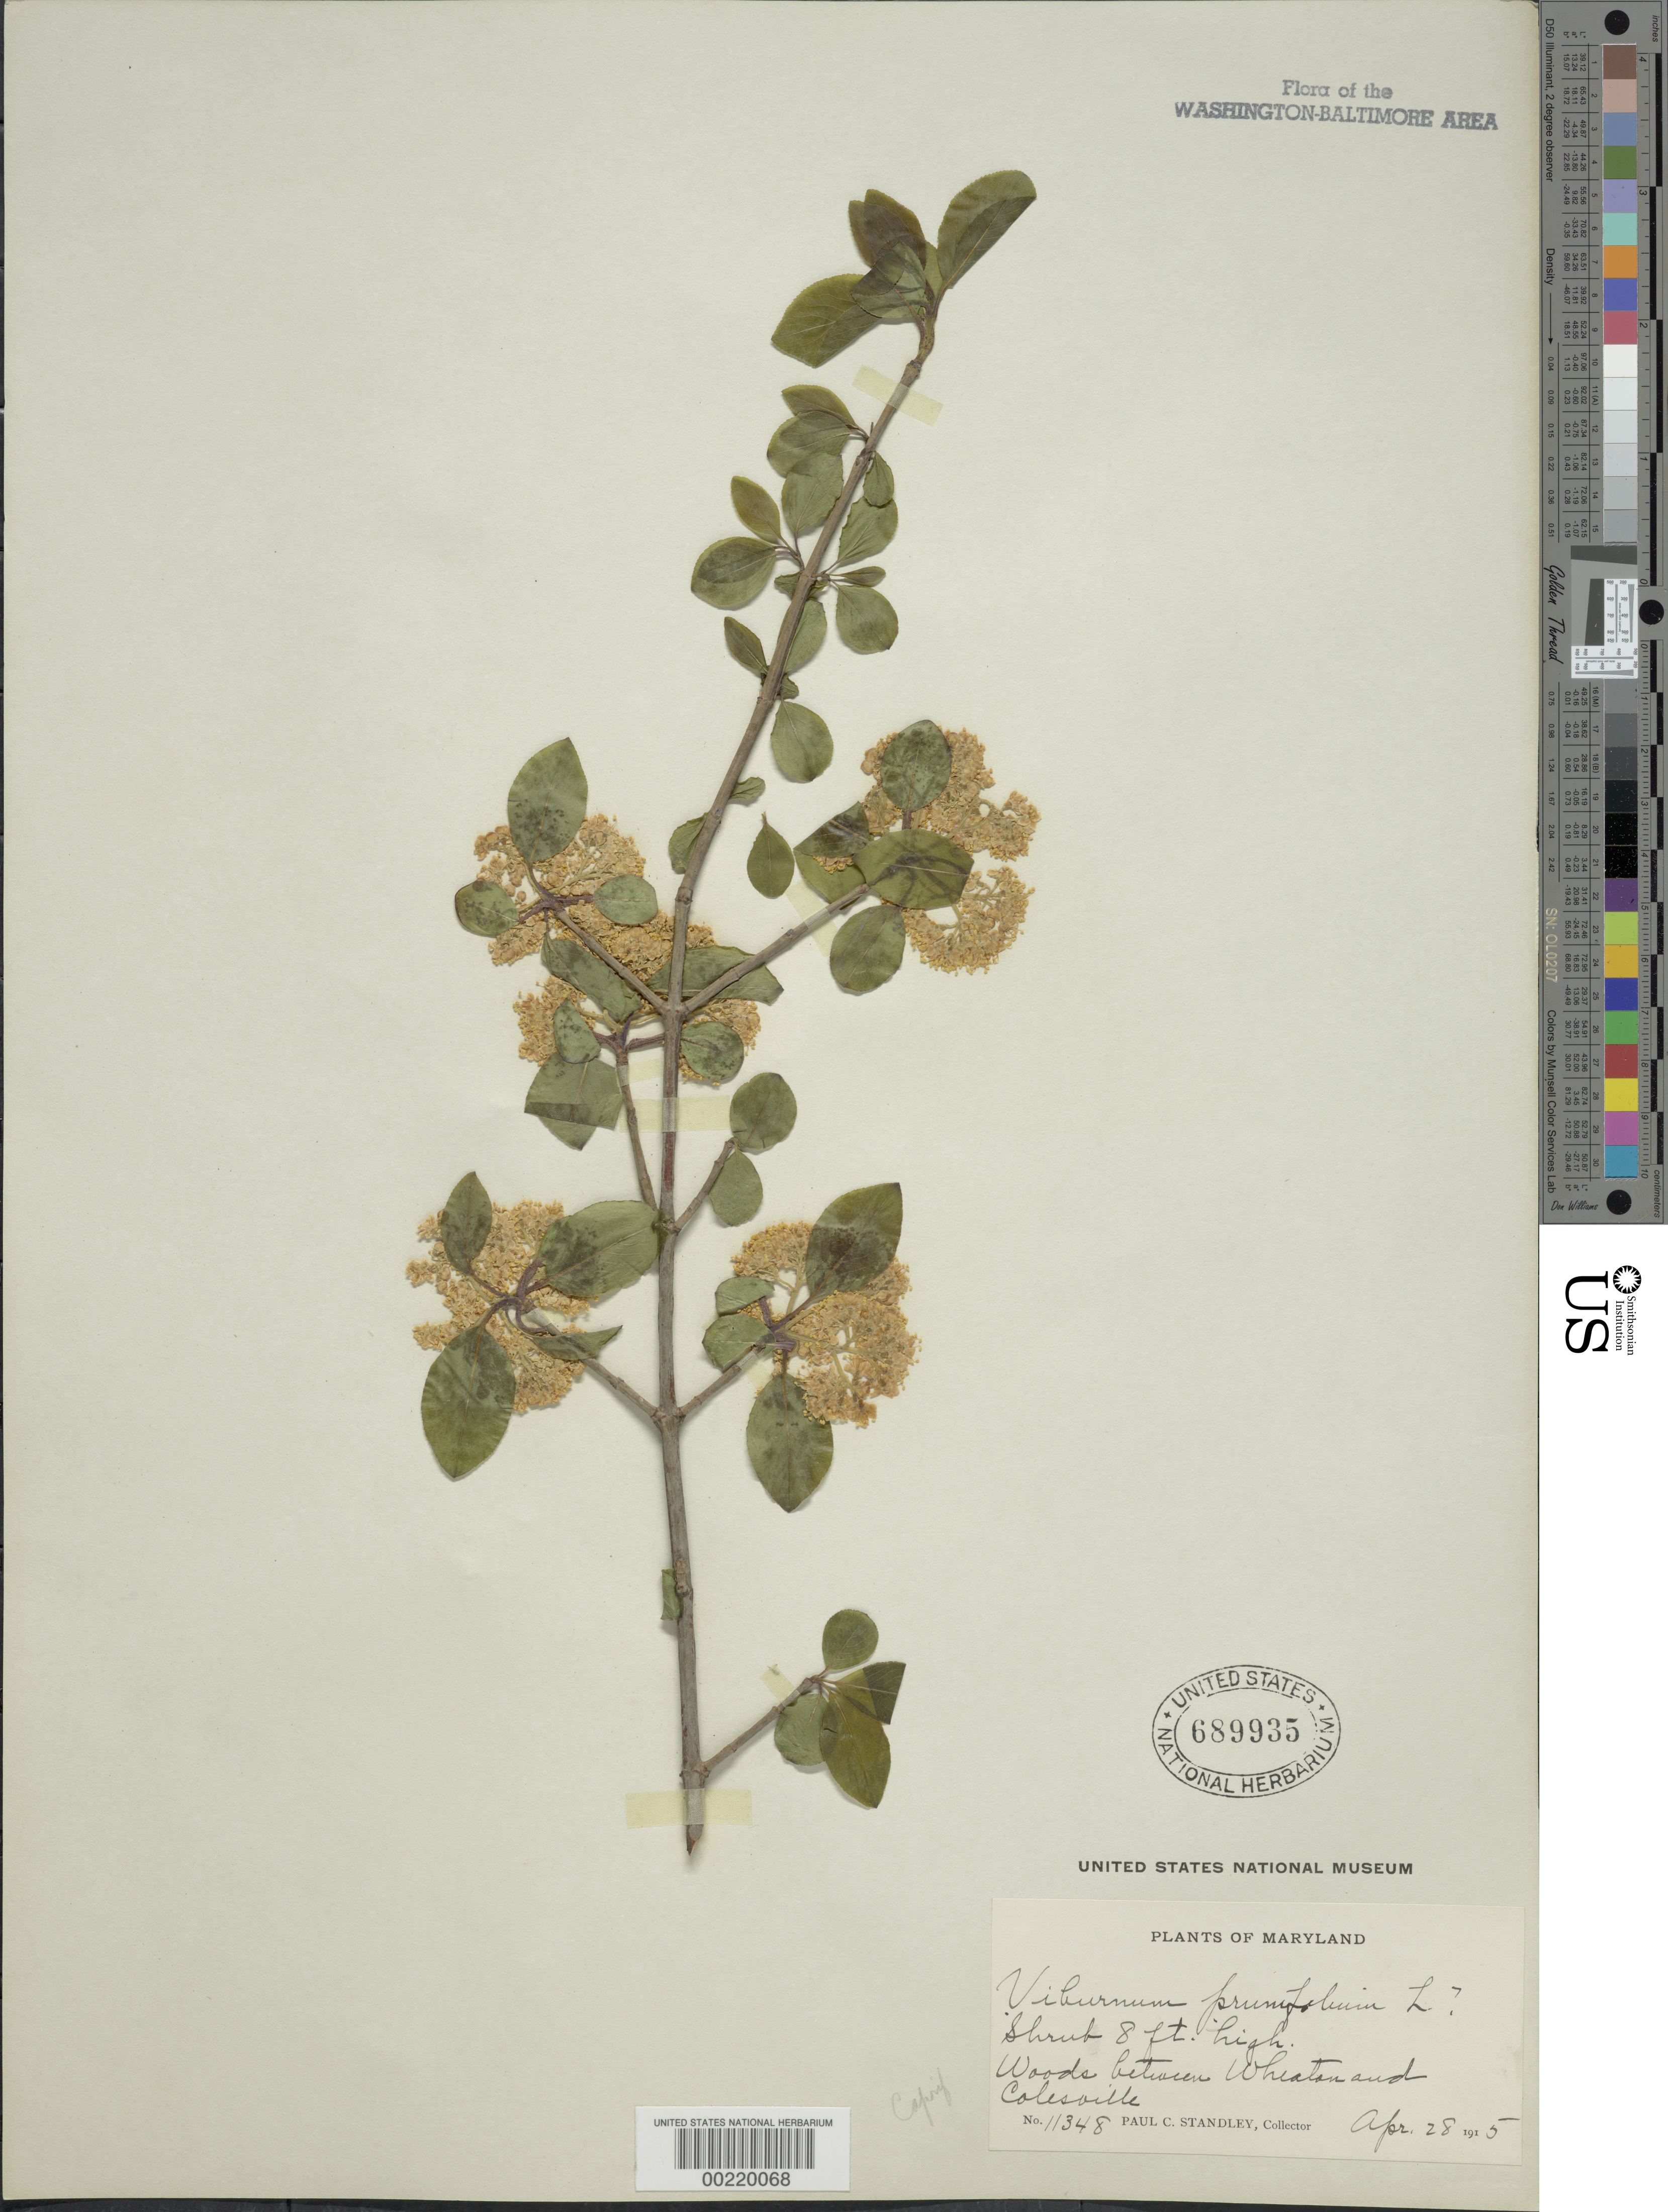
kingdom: Plantae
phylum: Tracheophyta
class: Magnoliopsida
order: Dipsacales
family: Viburnaceae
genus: Viburnum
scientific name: Viburnum prunifolium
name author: L.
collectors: P. C. Standley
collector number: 11348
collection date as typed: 28 Apr 1915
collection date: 1915-04-28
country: United States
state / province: Maryland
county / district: Montgomery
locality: between Wheaton and Colesville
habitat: Woods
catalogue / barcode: US 689935